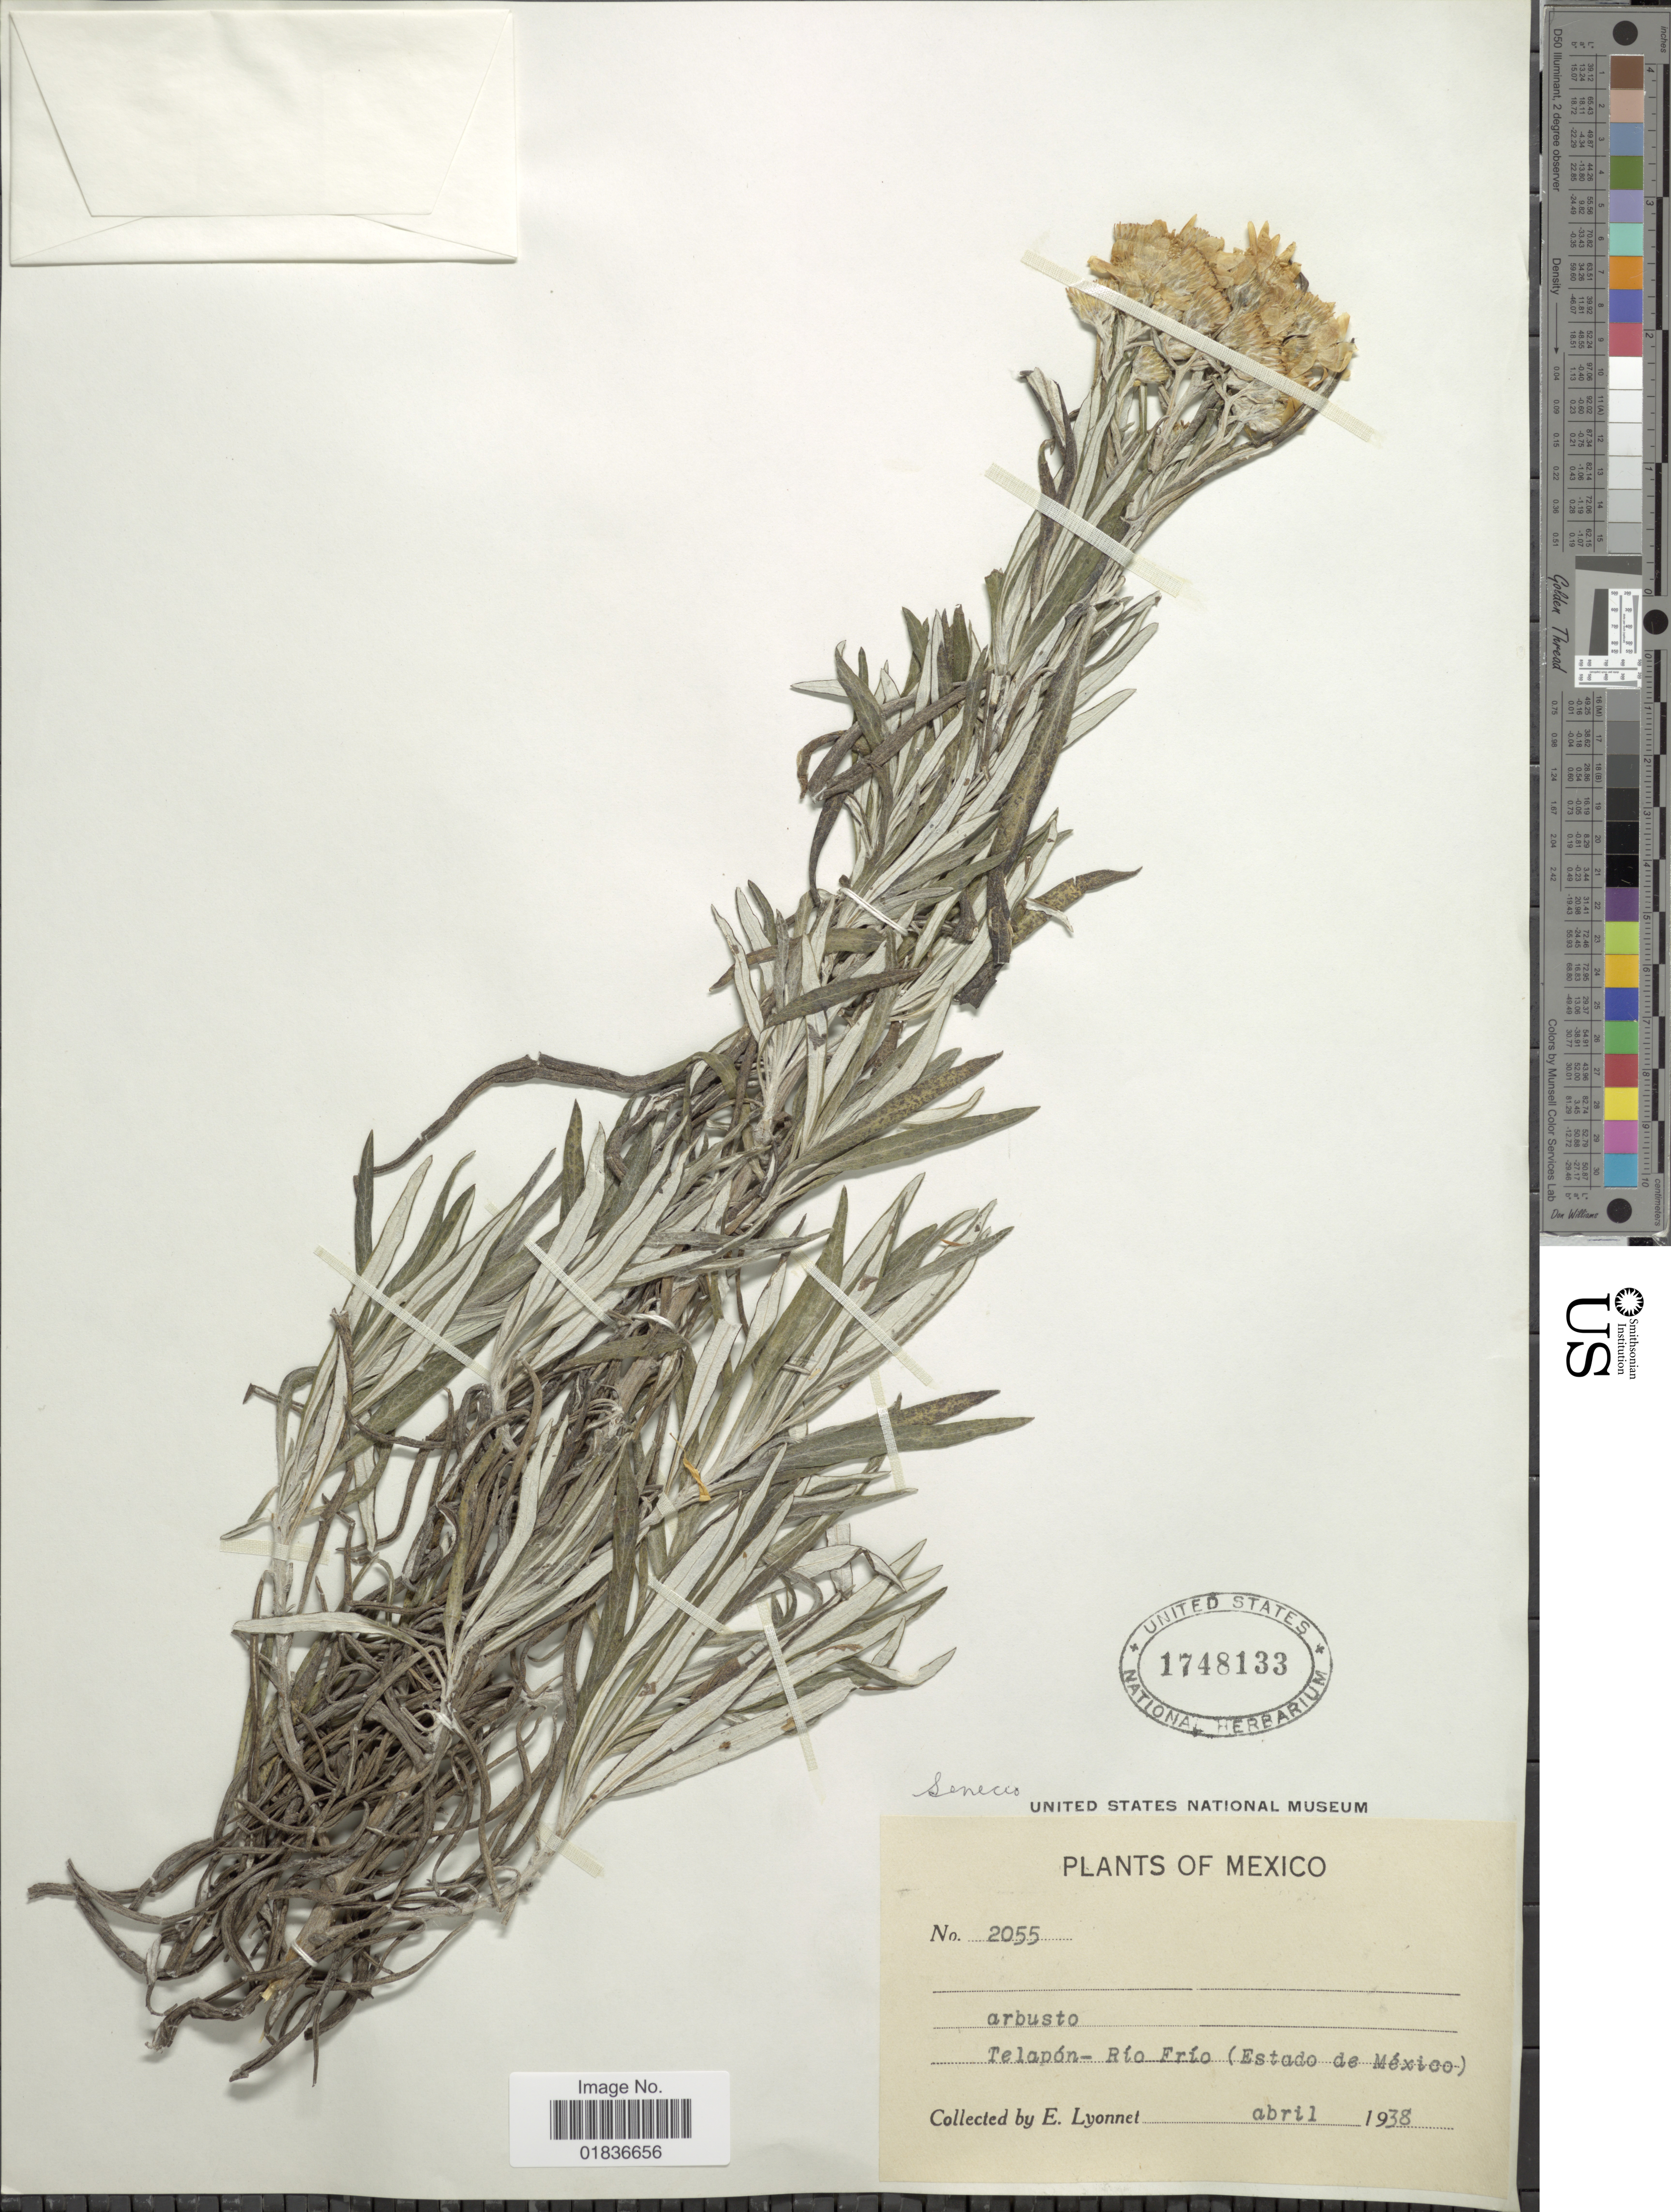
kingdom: Plantae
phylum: Tracheophyta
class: Magnoliopsida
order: Asterales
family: Asteraceae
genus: Senecio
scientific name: Senecio sp.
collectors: E. Lyonnet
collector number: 2055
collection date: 1938-04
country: Mexico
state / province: México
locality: Telapoin - Rio Frio (Estado de México)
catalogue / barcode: US 1748133